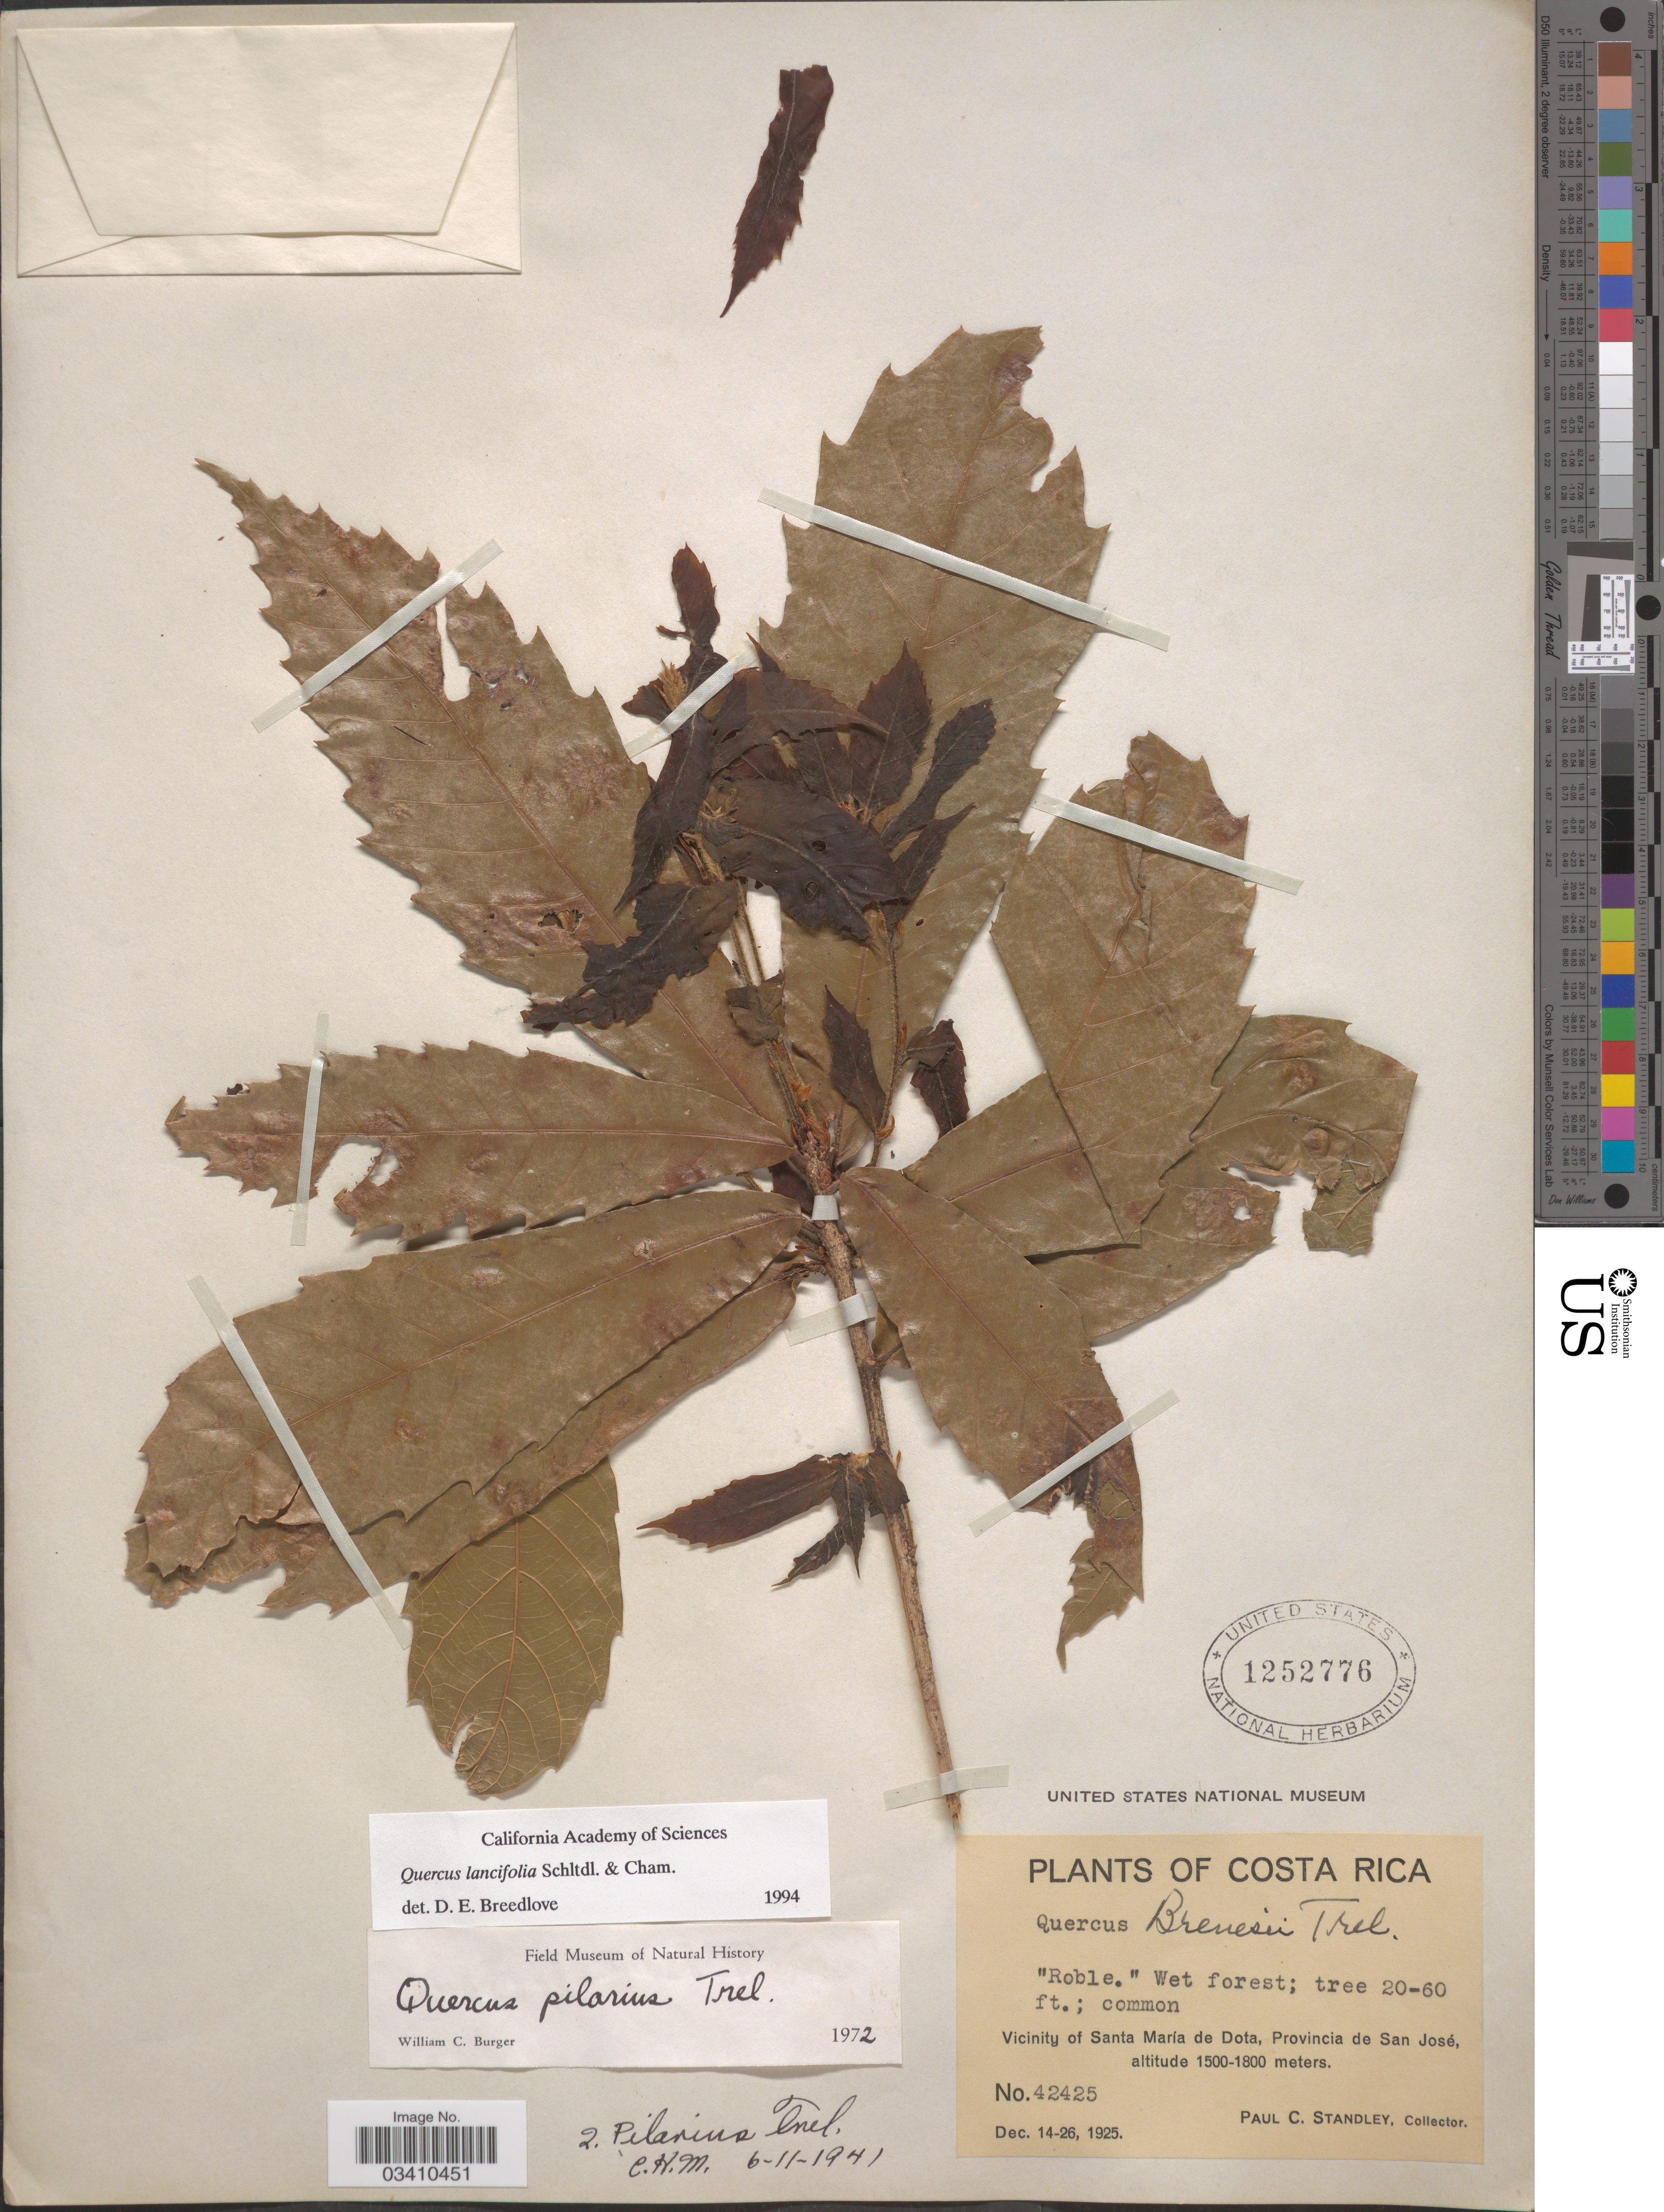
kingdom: Plantae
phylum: Tracheophyta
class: Magnoliopsida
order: Fagales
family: Fagaceae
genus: Quercus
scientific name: Quercus lancifolia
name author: Schltdl. & Cham.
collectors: P. C. Standley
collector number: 42425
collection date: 1925-12-14/1925-12-26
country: Costa Rica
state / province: San José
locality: Vicinity of Santa María de Dota.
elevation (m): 1500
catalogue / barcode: US 1252776